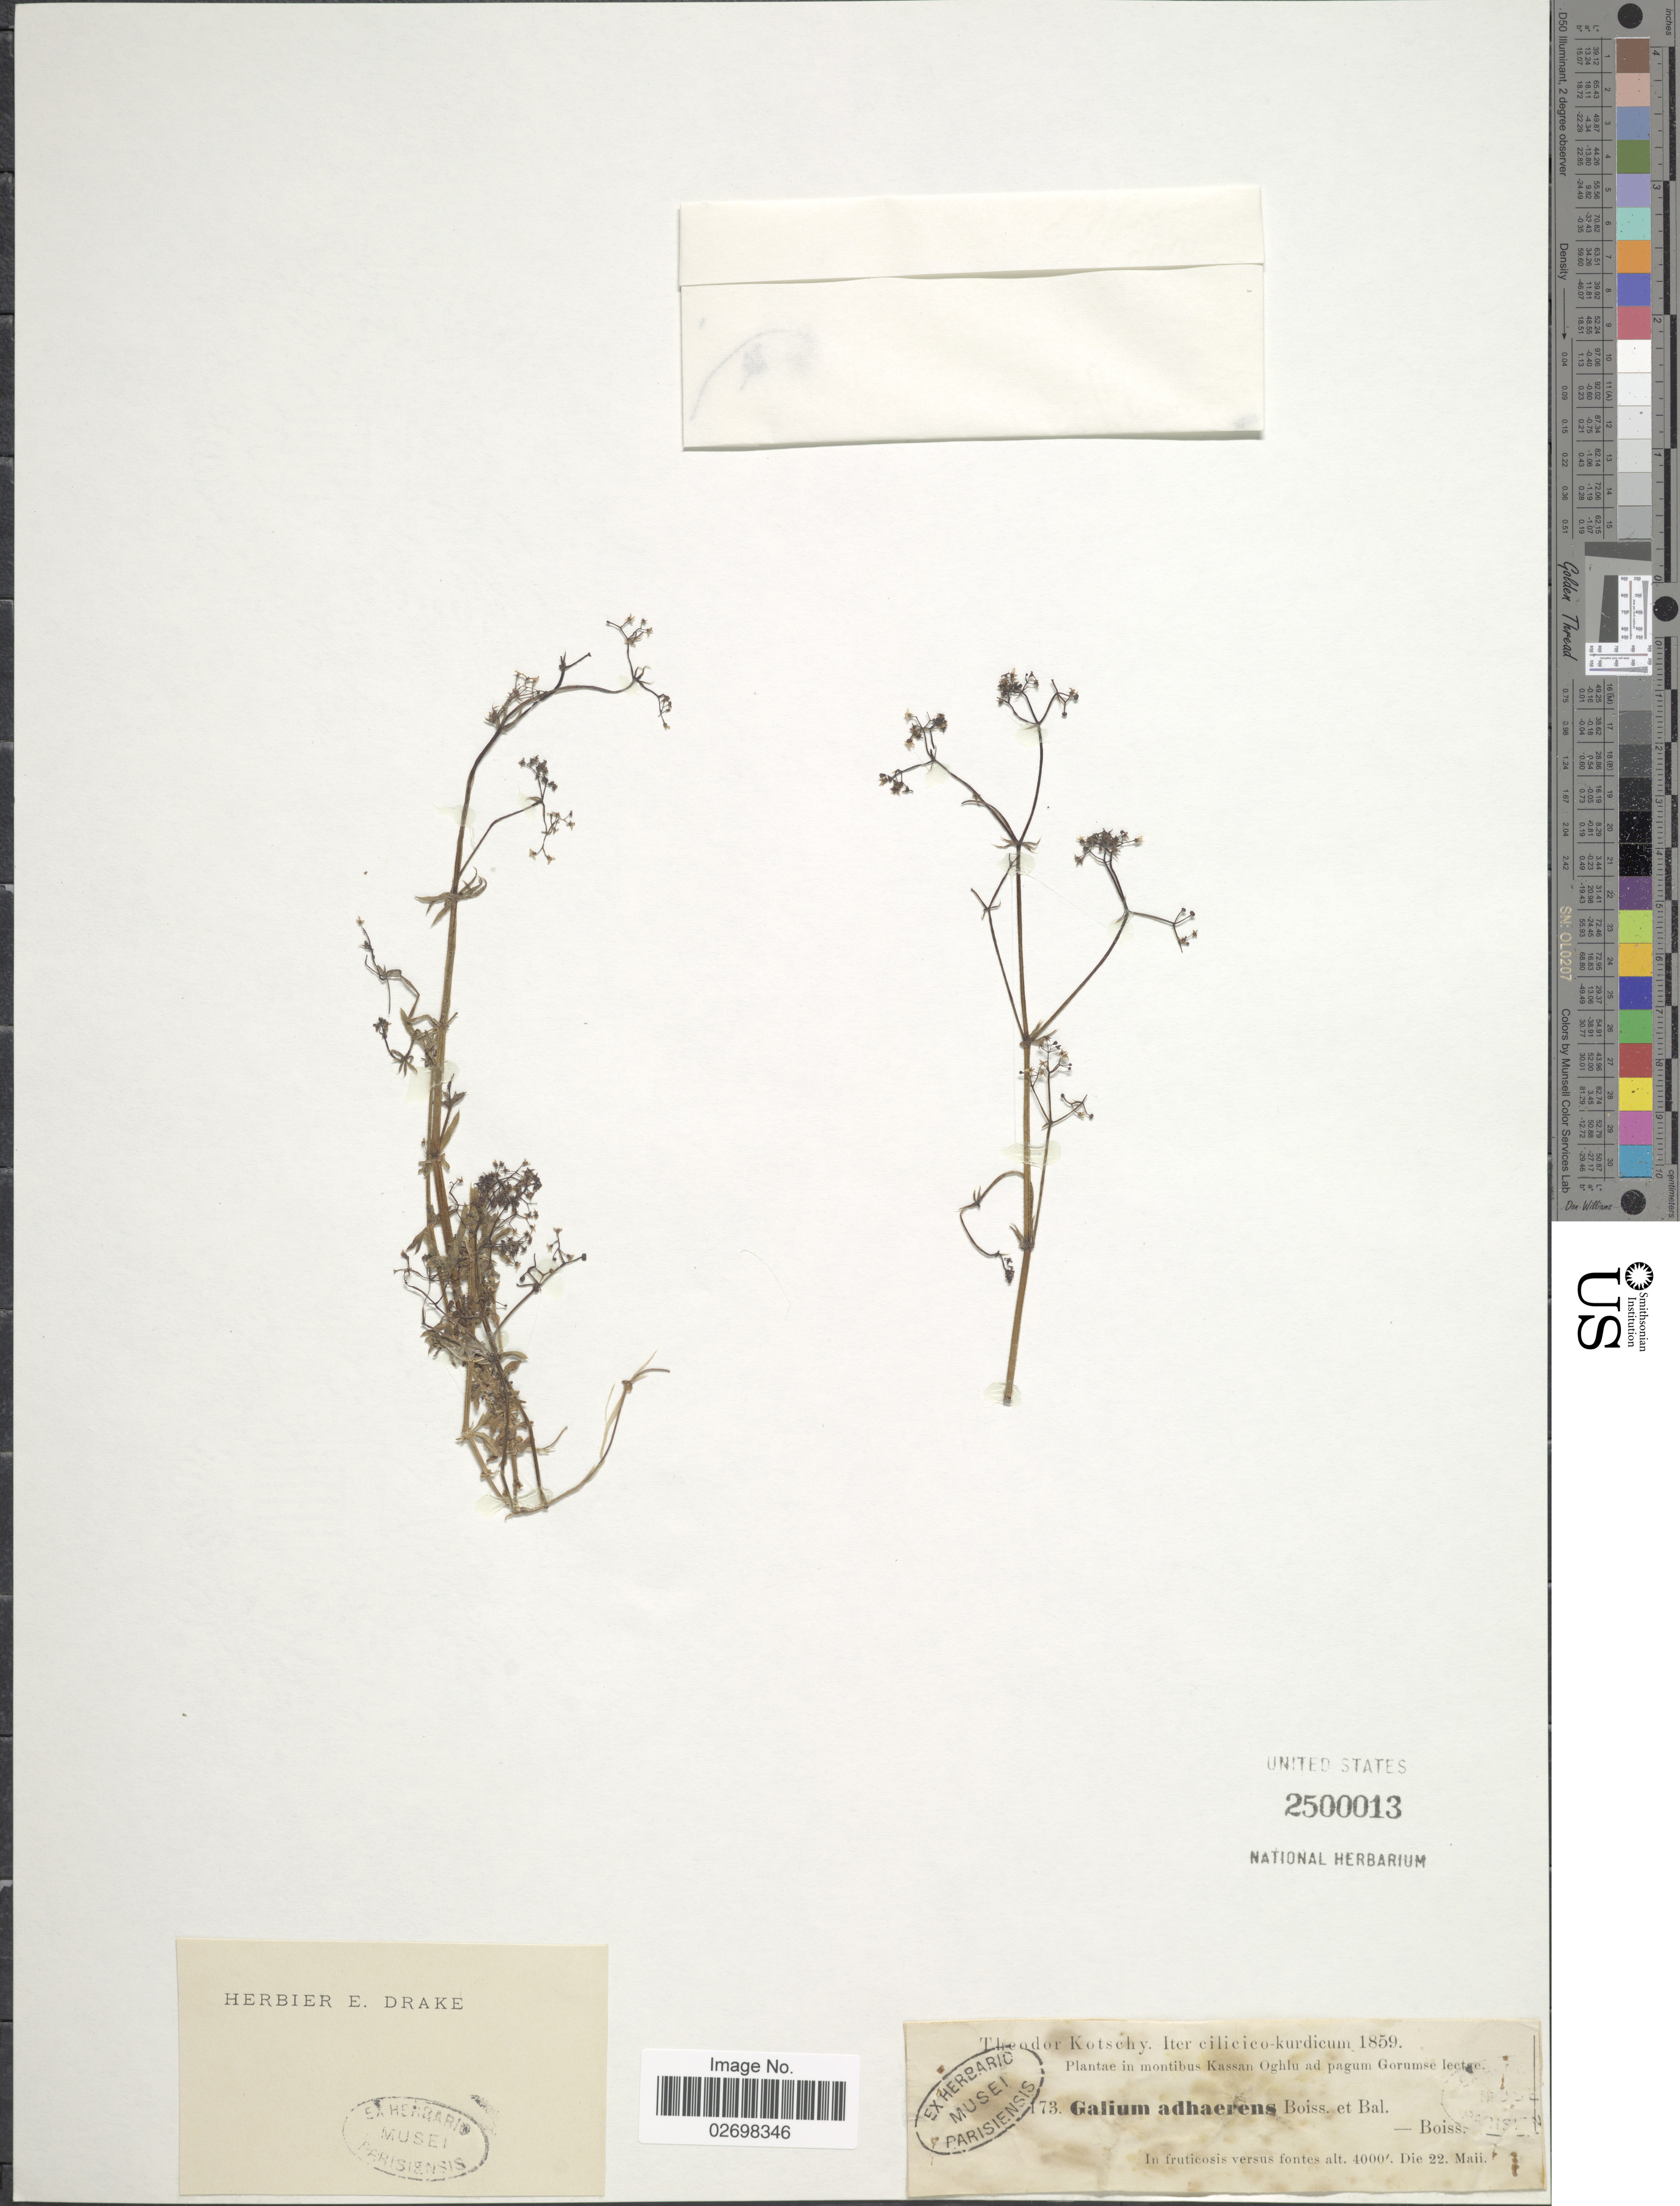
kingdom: Plantae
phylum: Tracheophyta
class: Magnoliopsida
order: Gentianales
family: Rubiaceae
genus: Galium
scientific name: Galium adhaerens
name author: Boiss. & Balansa in Boiss.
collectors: T. Kotschy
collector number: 173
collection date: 1859-05-22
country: Turkey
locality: In montibus Kassan Oghlu ad pagum Gorumse lectae. In fruticosis versus fontes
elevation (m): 1219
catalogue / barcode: US 2500013